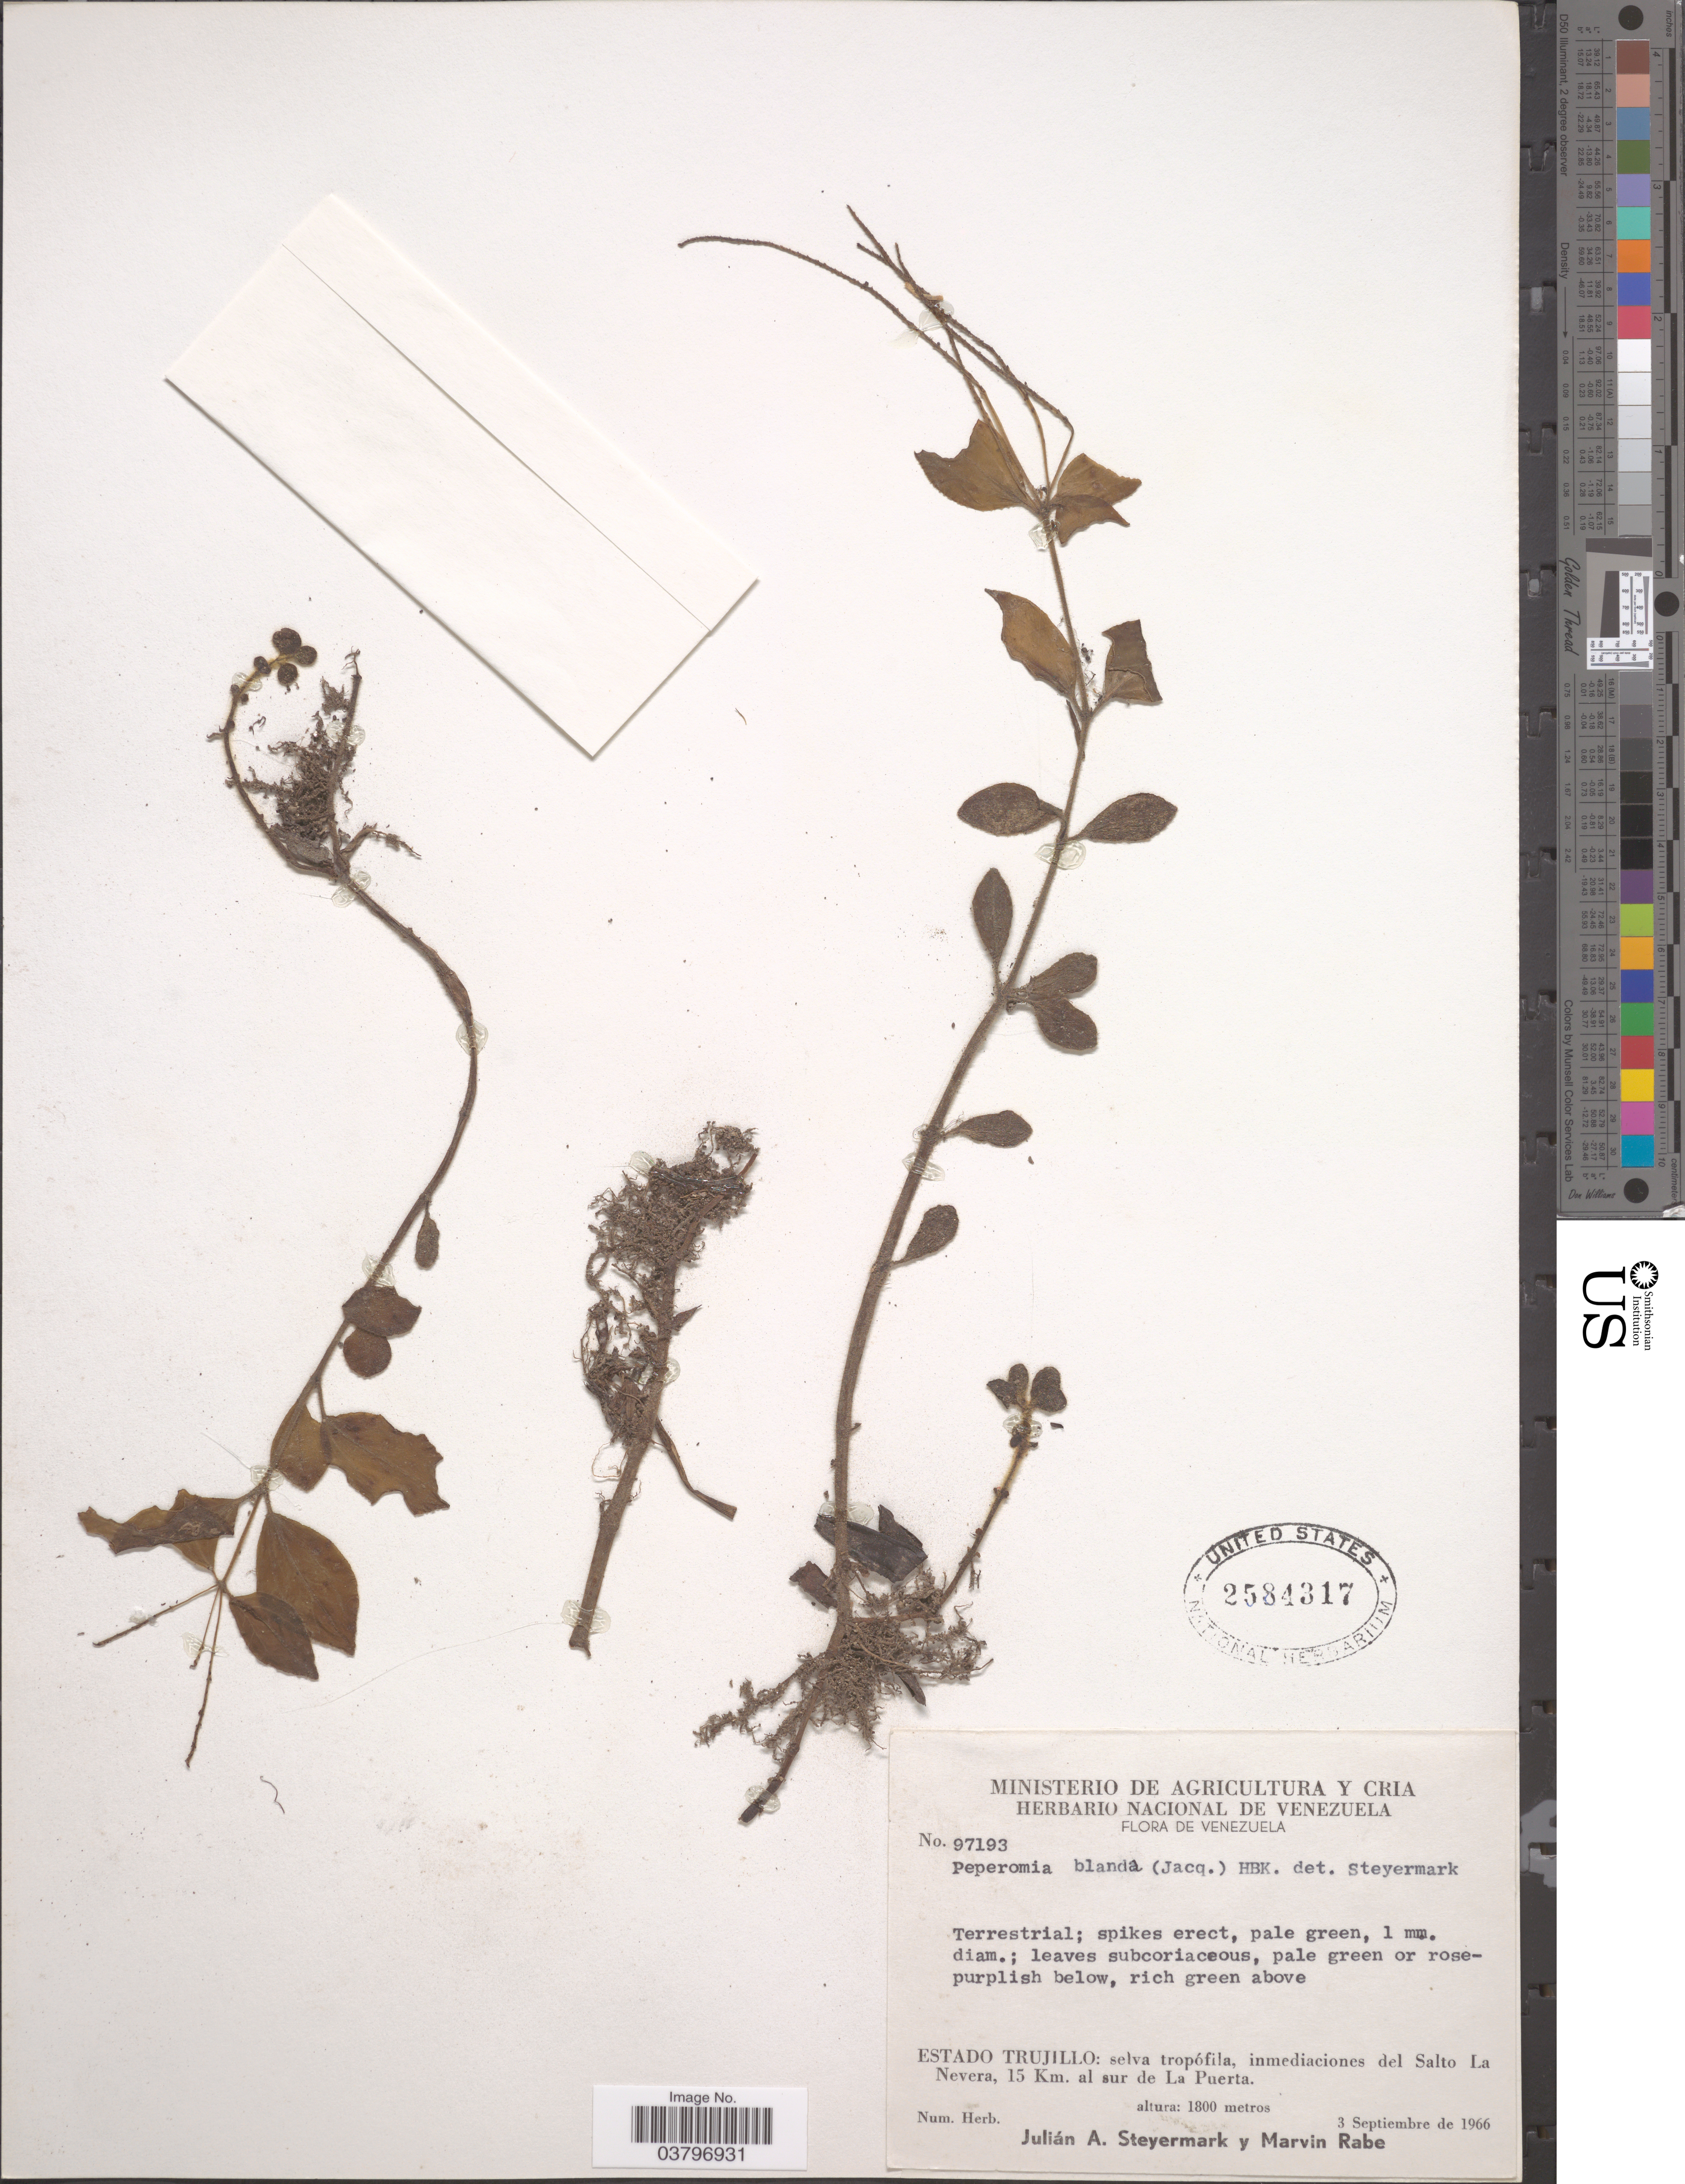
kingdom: Plantae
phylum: Tracheophyta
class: Magnoliopsida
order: Piperales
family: Piperaceae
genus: Peperomia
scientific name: Peperomia blanda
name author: (Jacq.) Kunth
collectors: J. Steyermark & M. Rabe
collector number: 97193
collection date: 1966-09-03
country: Venezuela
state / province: Trujillo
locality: Inmediaciones del Salto La Nevera, 15 Km. al sur de La Puerta.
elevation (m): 1800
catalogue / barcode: US 2584317